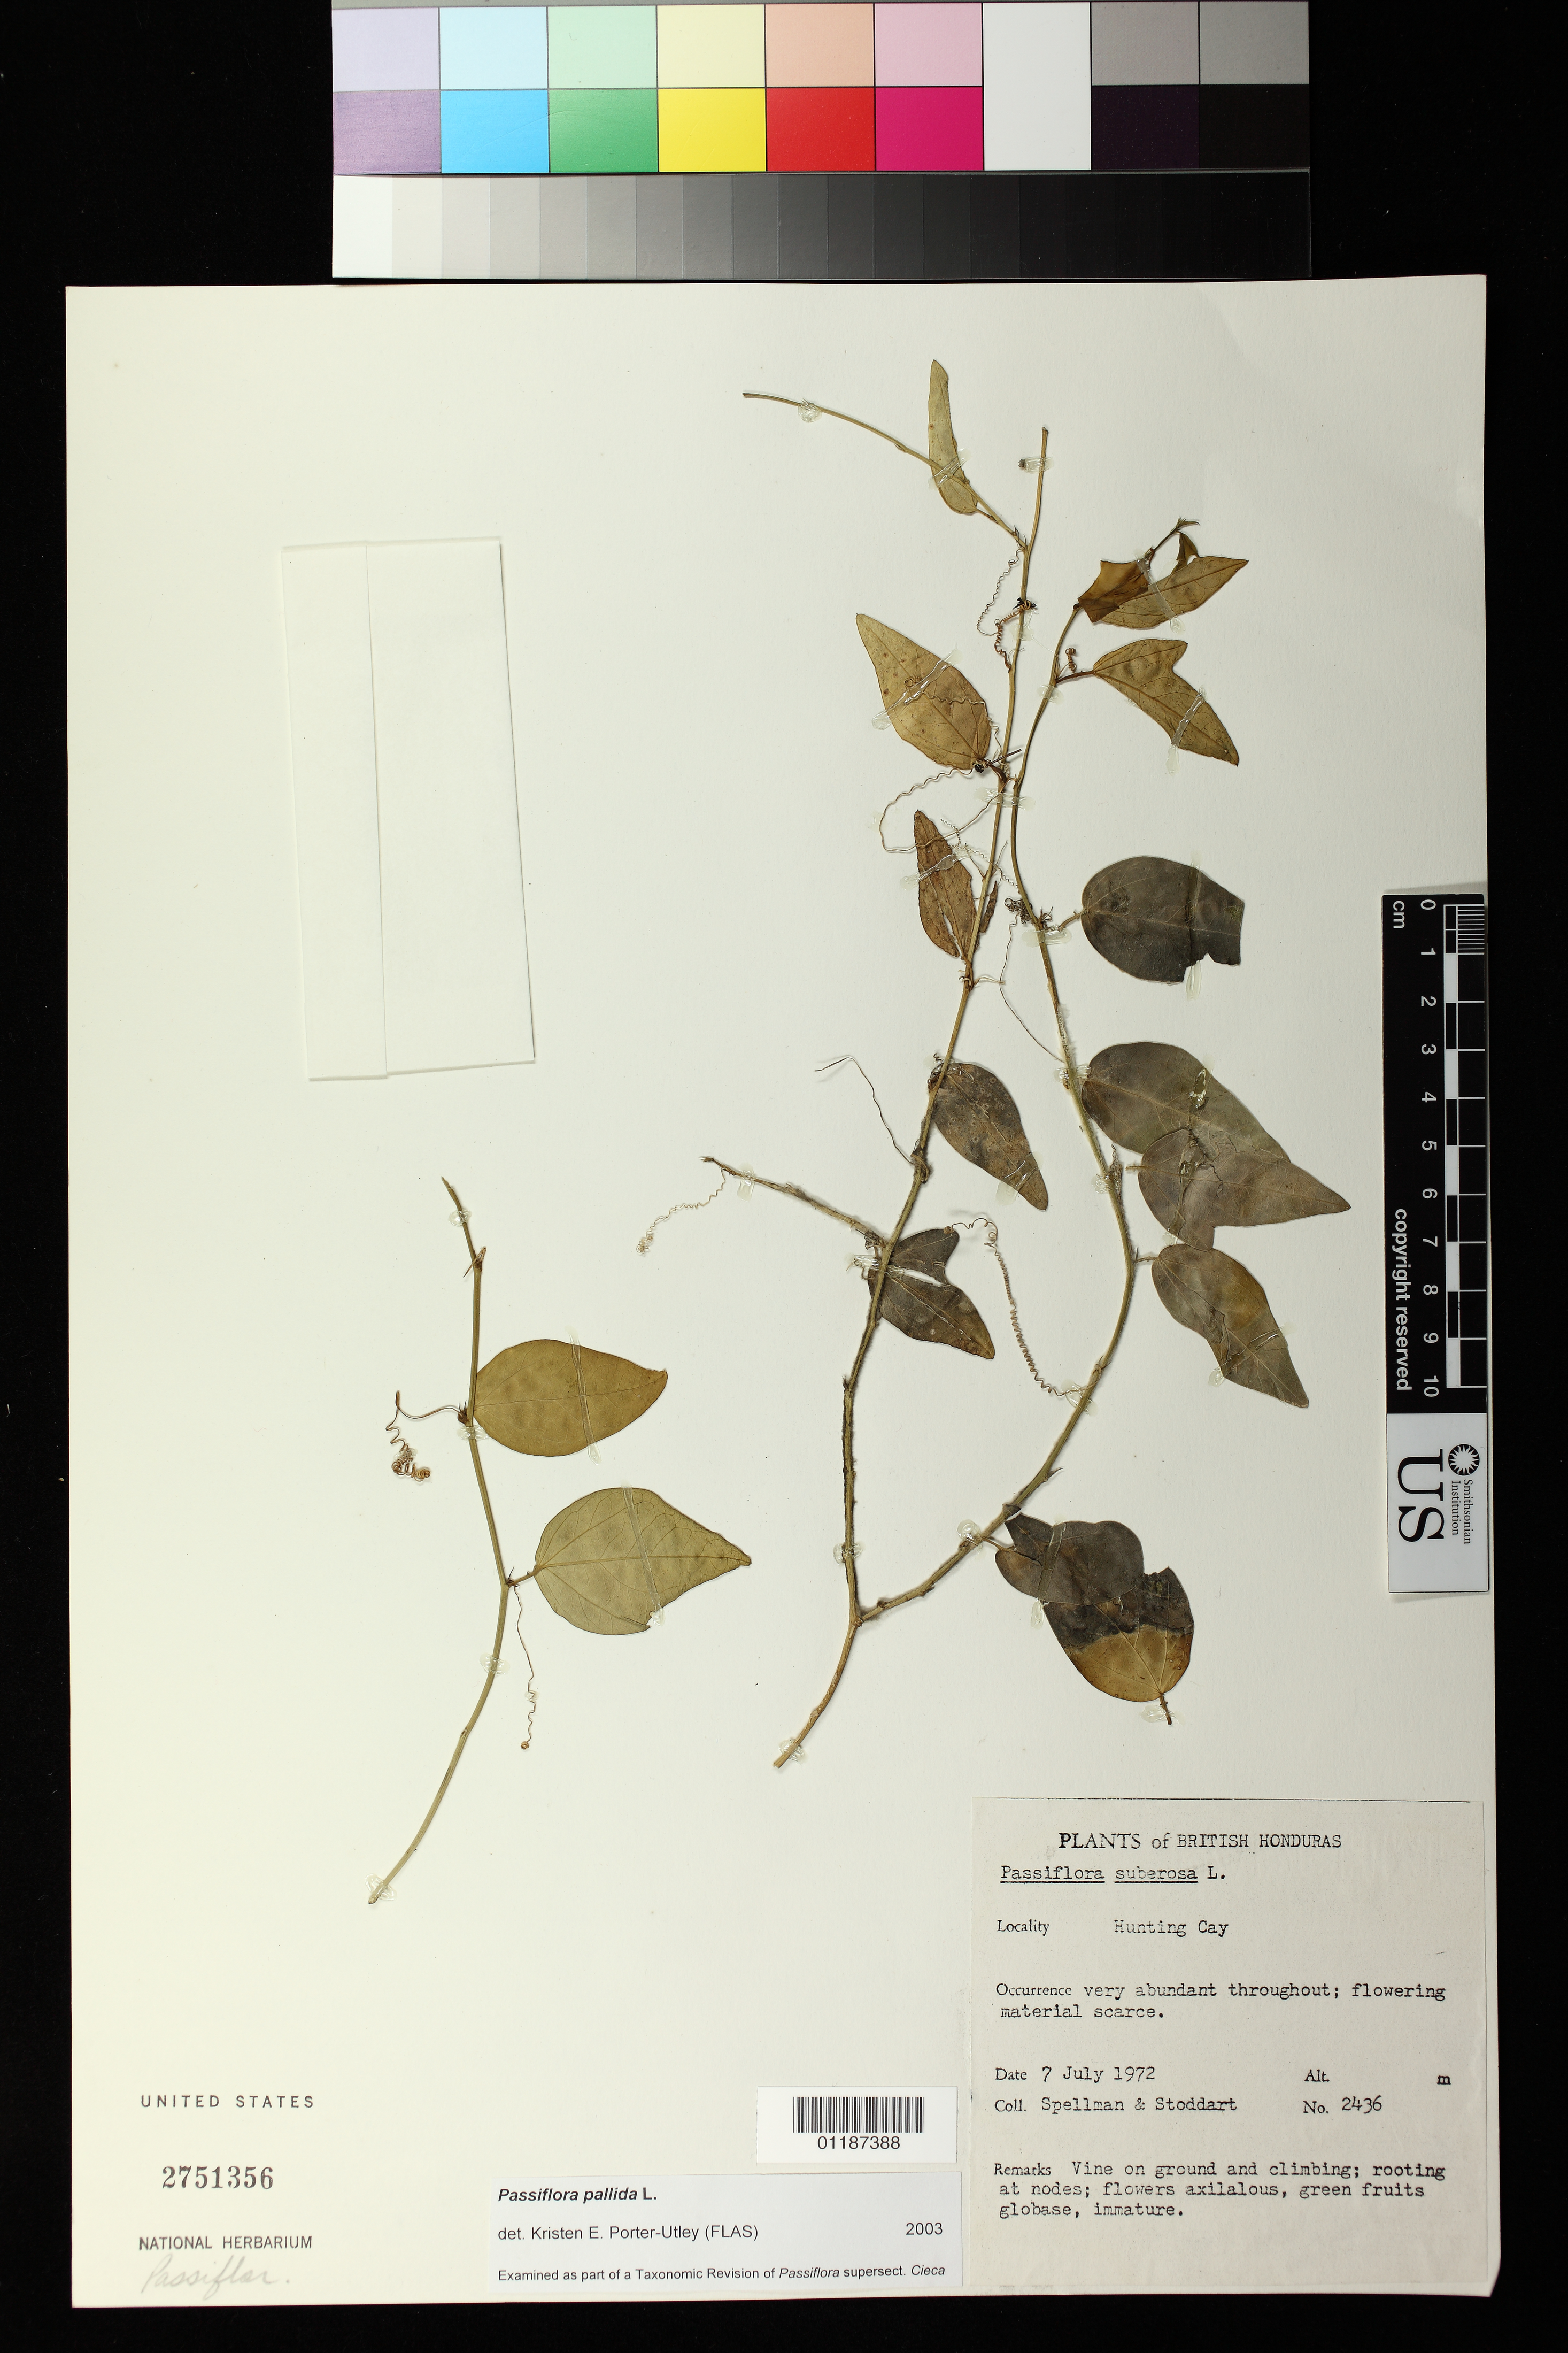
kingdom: Plantae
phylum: Tracheophyta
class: Magnoliopsida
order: Malpighiales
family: Passifloraceae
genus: Passiflora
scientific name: Passiflora pallida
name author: L.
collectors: Spellman, -- & D. R. Stoddart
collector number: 2436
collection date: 1972-07-07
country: Belize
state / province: Toledo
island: Hunting Cay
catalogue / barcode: US 2751356